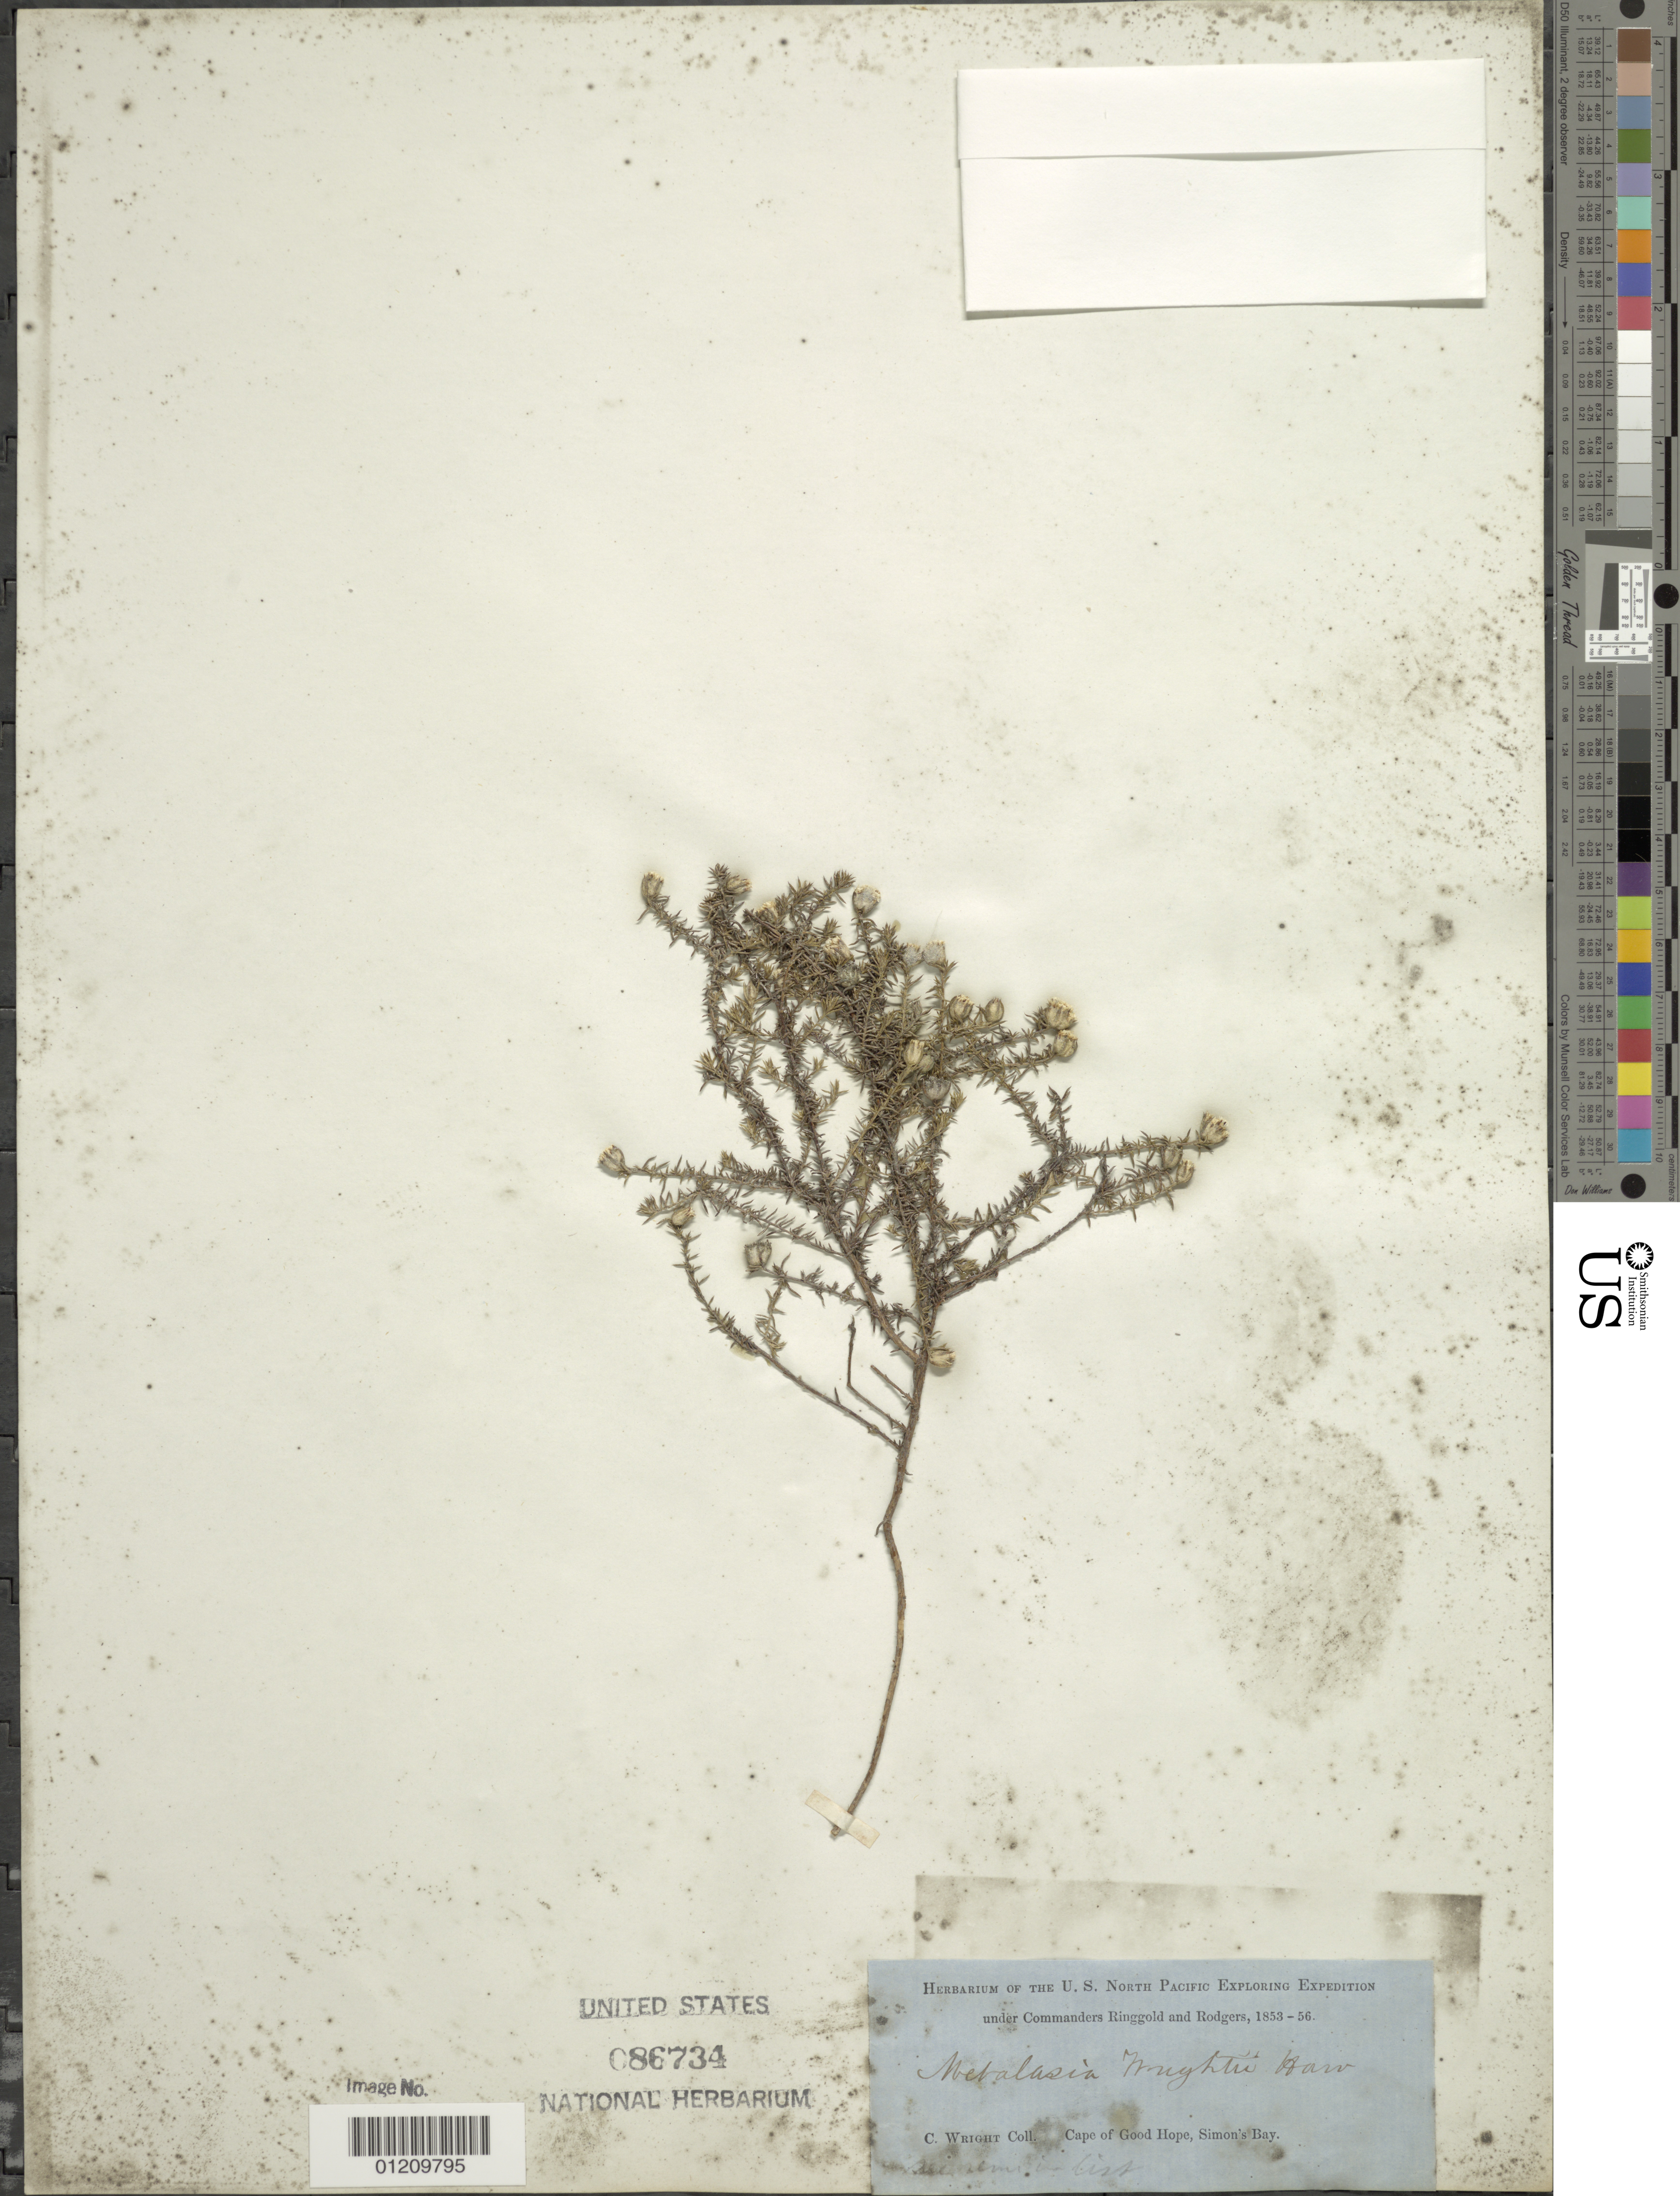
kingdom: Plantae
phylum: Tracheophyta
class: Magnoliopsida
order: Asterales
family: Asteraceae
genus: Metalasia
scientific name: Metalasia wrightii Harv. sp. nov. ined.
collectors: C. Wright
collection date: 1853/1856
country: South Africa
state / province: Western Cape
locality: Cape of Good Hope, Simon's Bay.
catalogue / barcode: US 86734